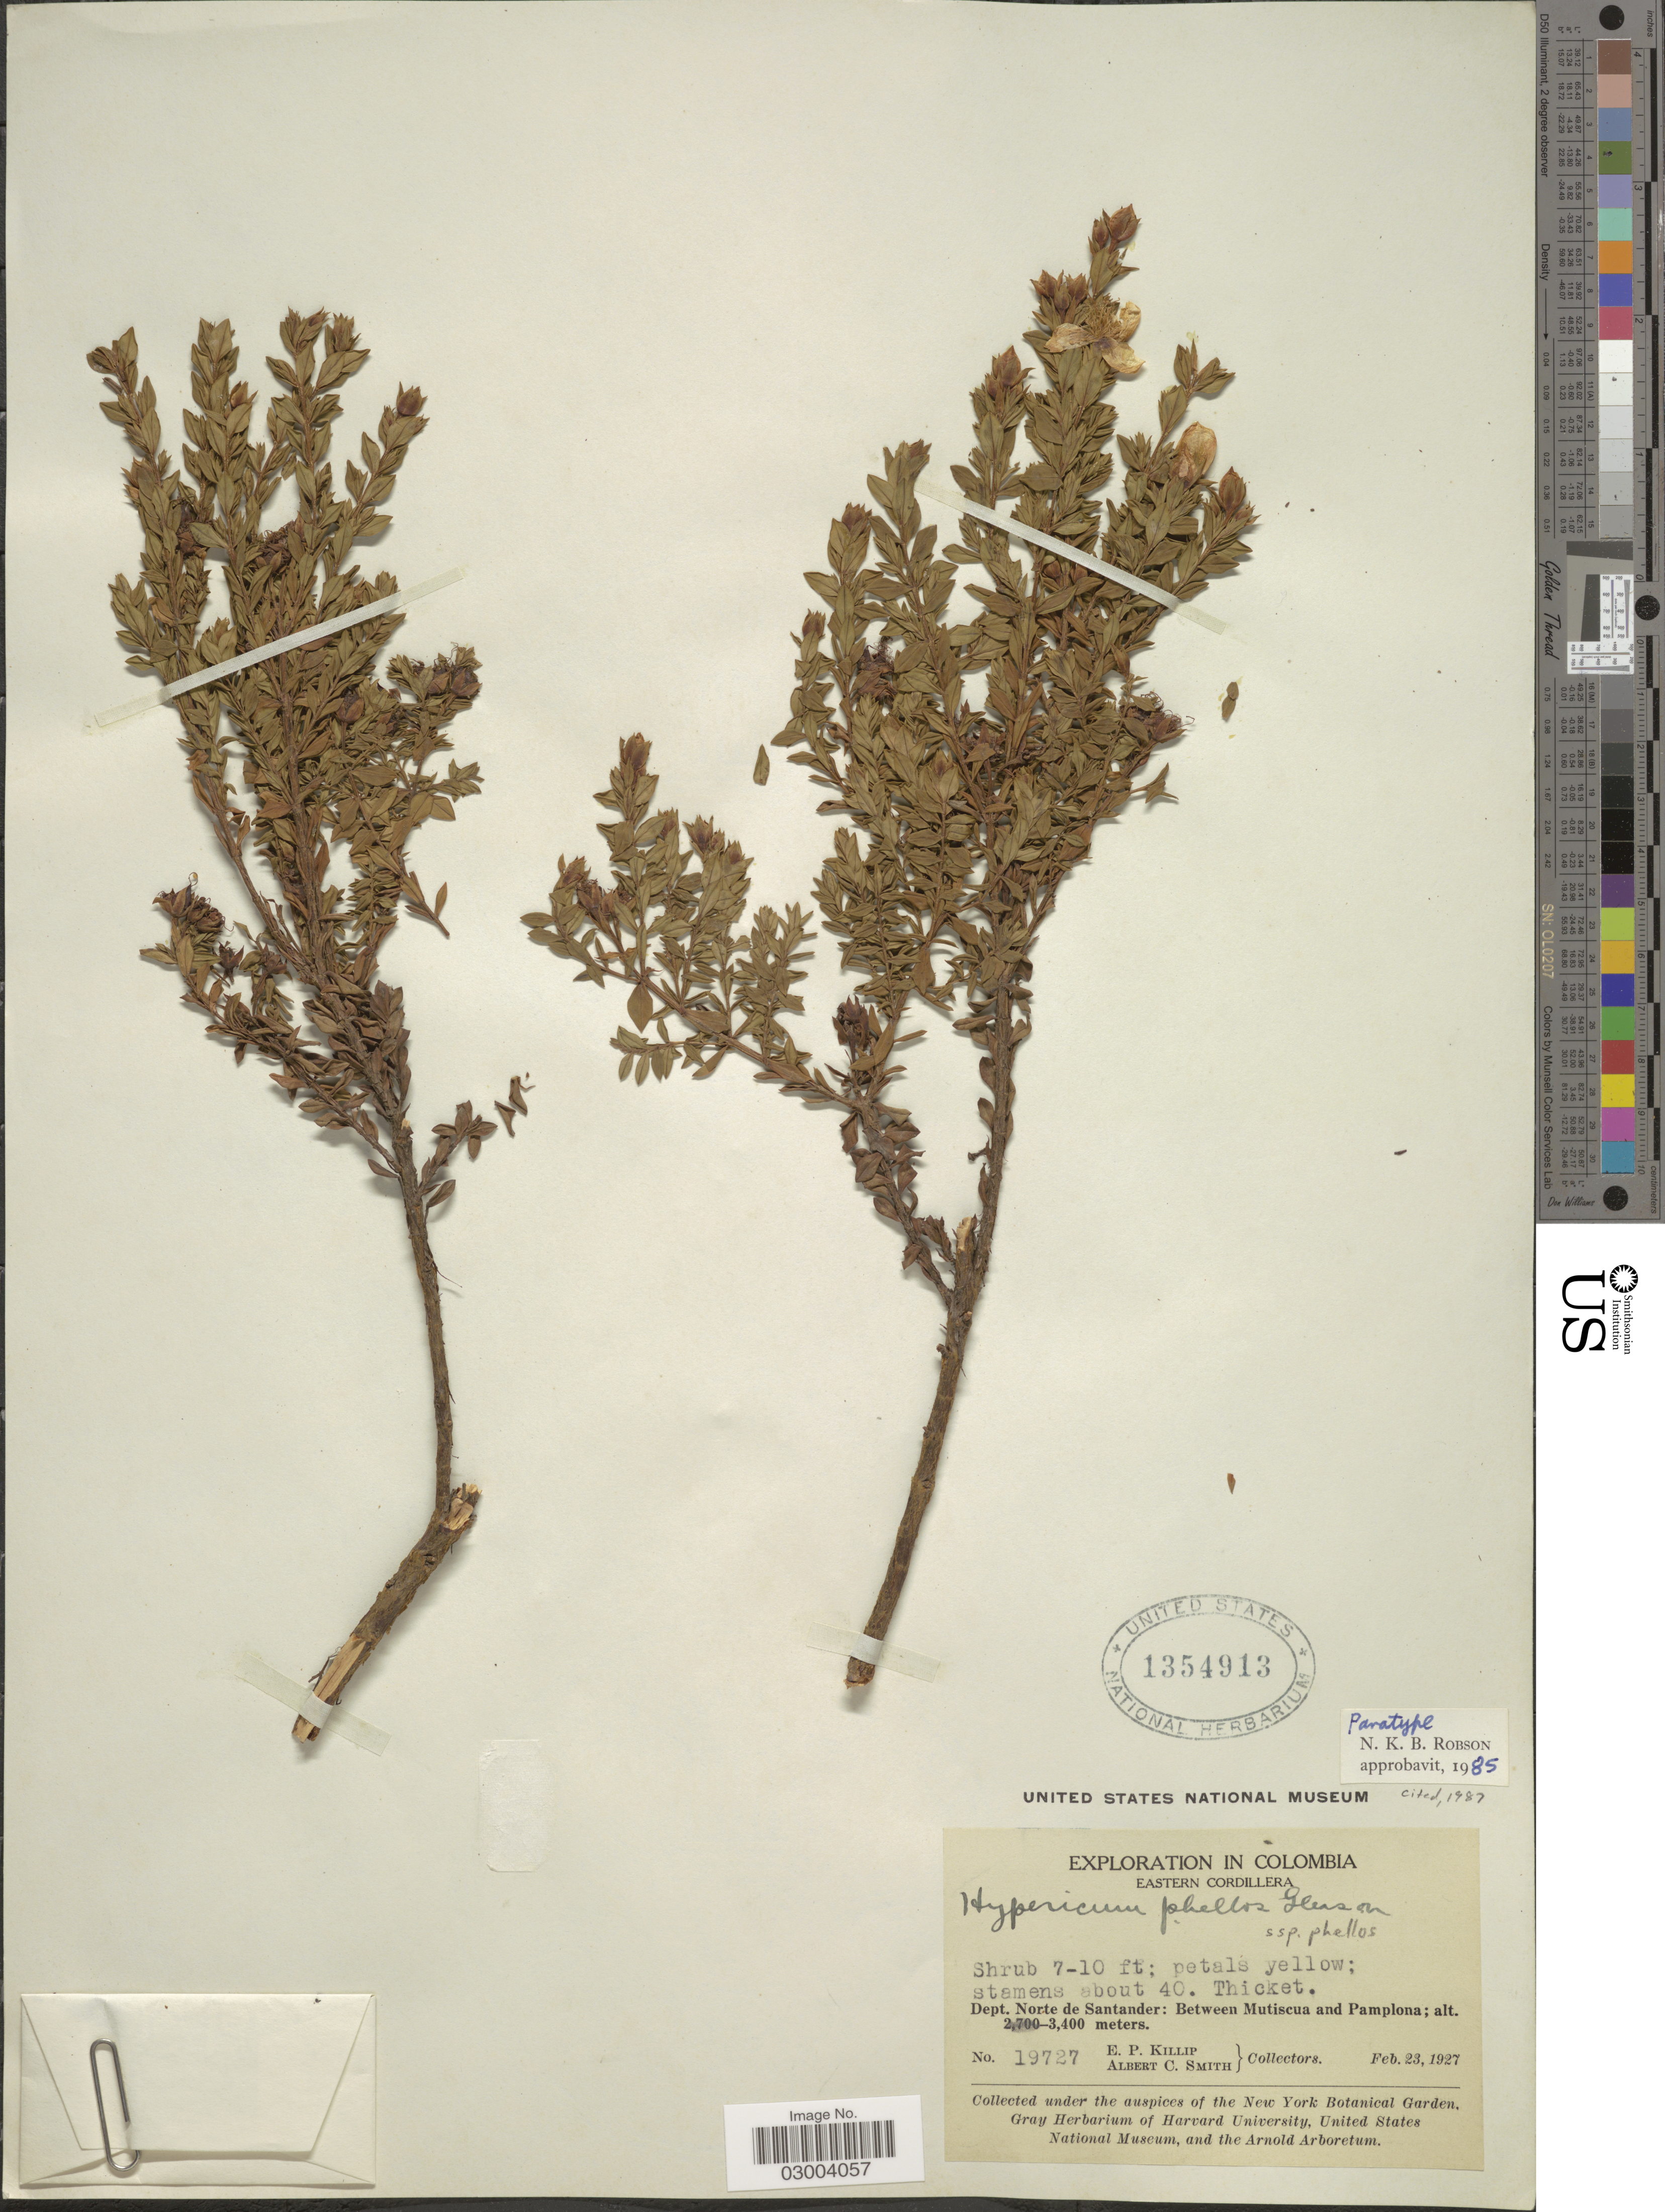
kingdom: Plantae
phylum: Tracheophyta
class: Magnoliopsida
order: Malpighiales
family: Hypericaceae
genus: Hypericum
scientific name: Hypericum phellos subsp. phellos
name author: Gleason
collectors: E. P. Killip & A. C. Smith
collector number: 19727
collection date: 1927-02-23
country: Colombia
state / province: Norte de Santander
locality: Eastern Cordillera, Dept. Norte de Santander: Between Mutiscua and Pamplona.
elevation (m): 2700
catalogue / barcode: US 1354913